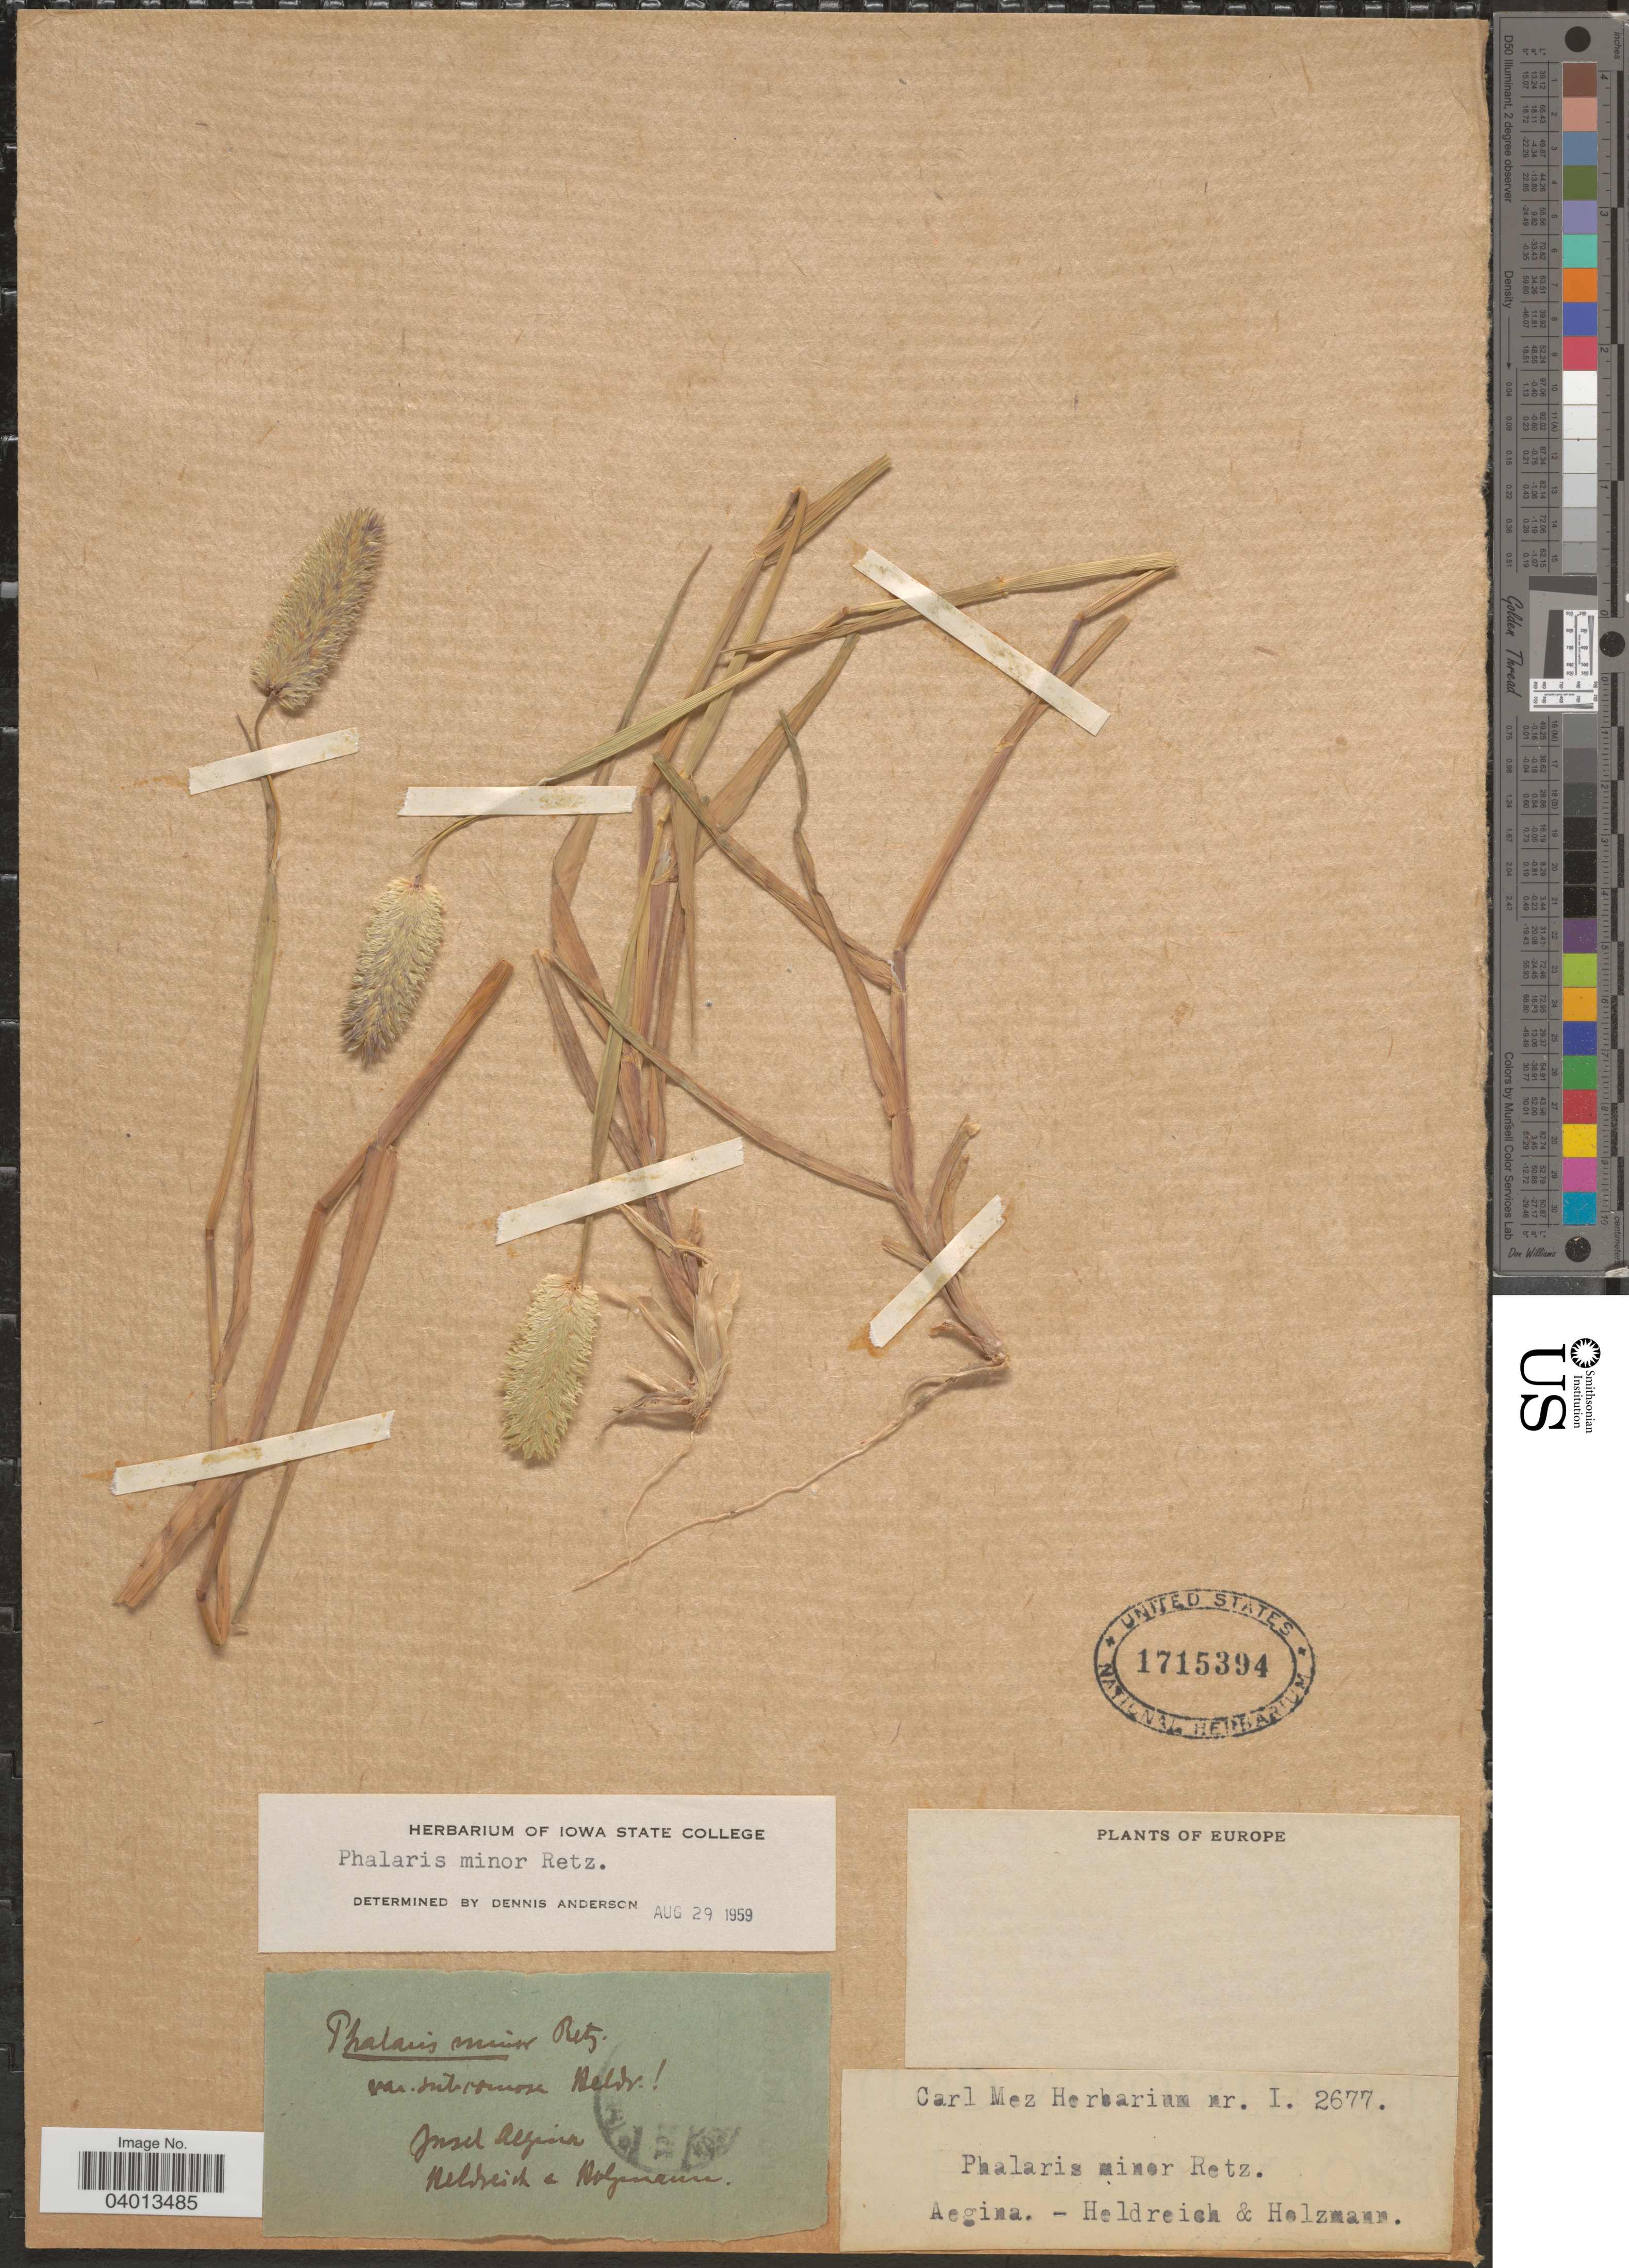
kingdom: Plantae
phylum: Tracheophyta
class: Liliopsida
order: Poales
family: Poaceae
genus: Phalaris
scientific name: Phalaris minor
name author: Retz.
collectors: -. De Heldreich & T. Holzmann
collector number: I.2677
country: Greece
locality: Insel Aegina.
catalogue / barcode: US 1715394